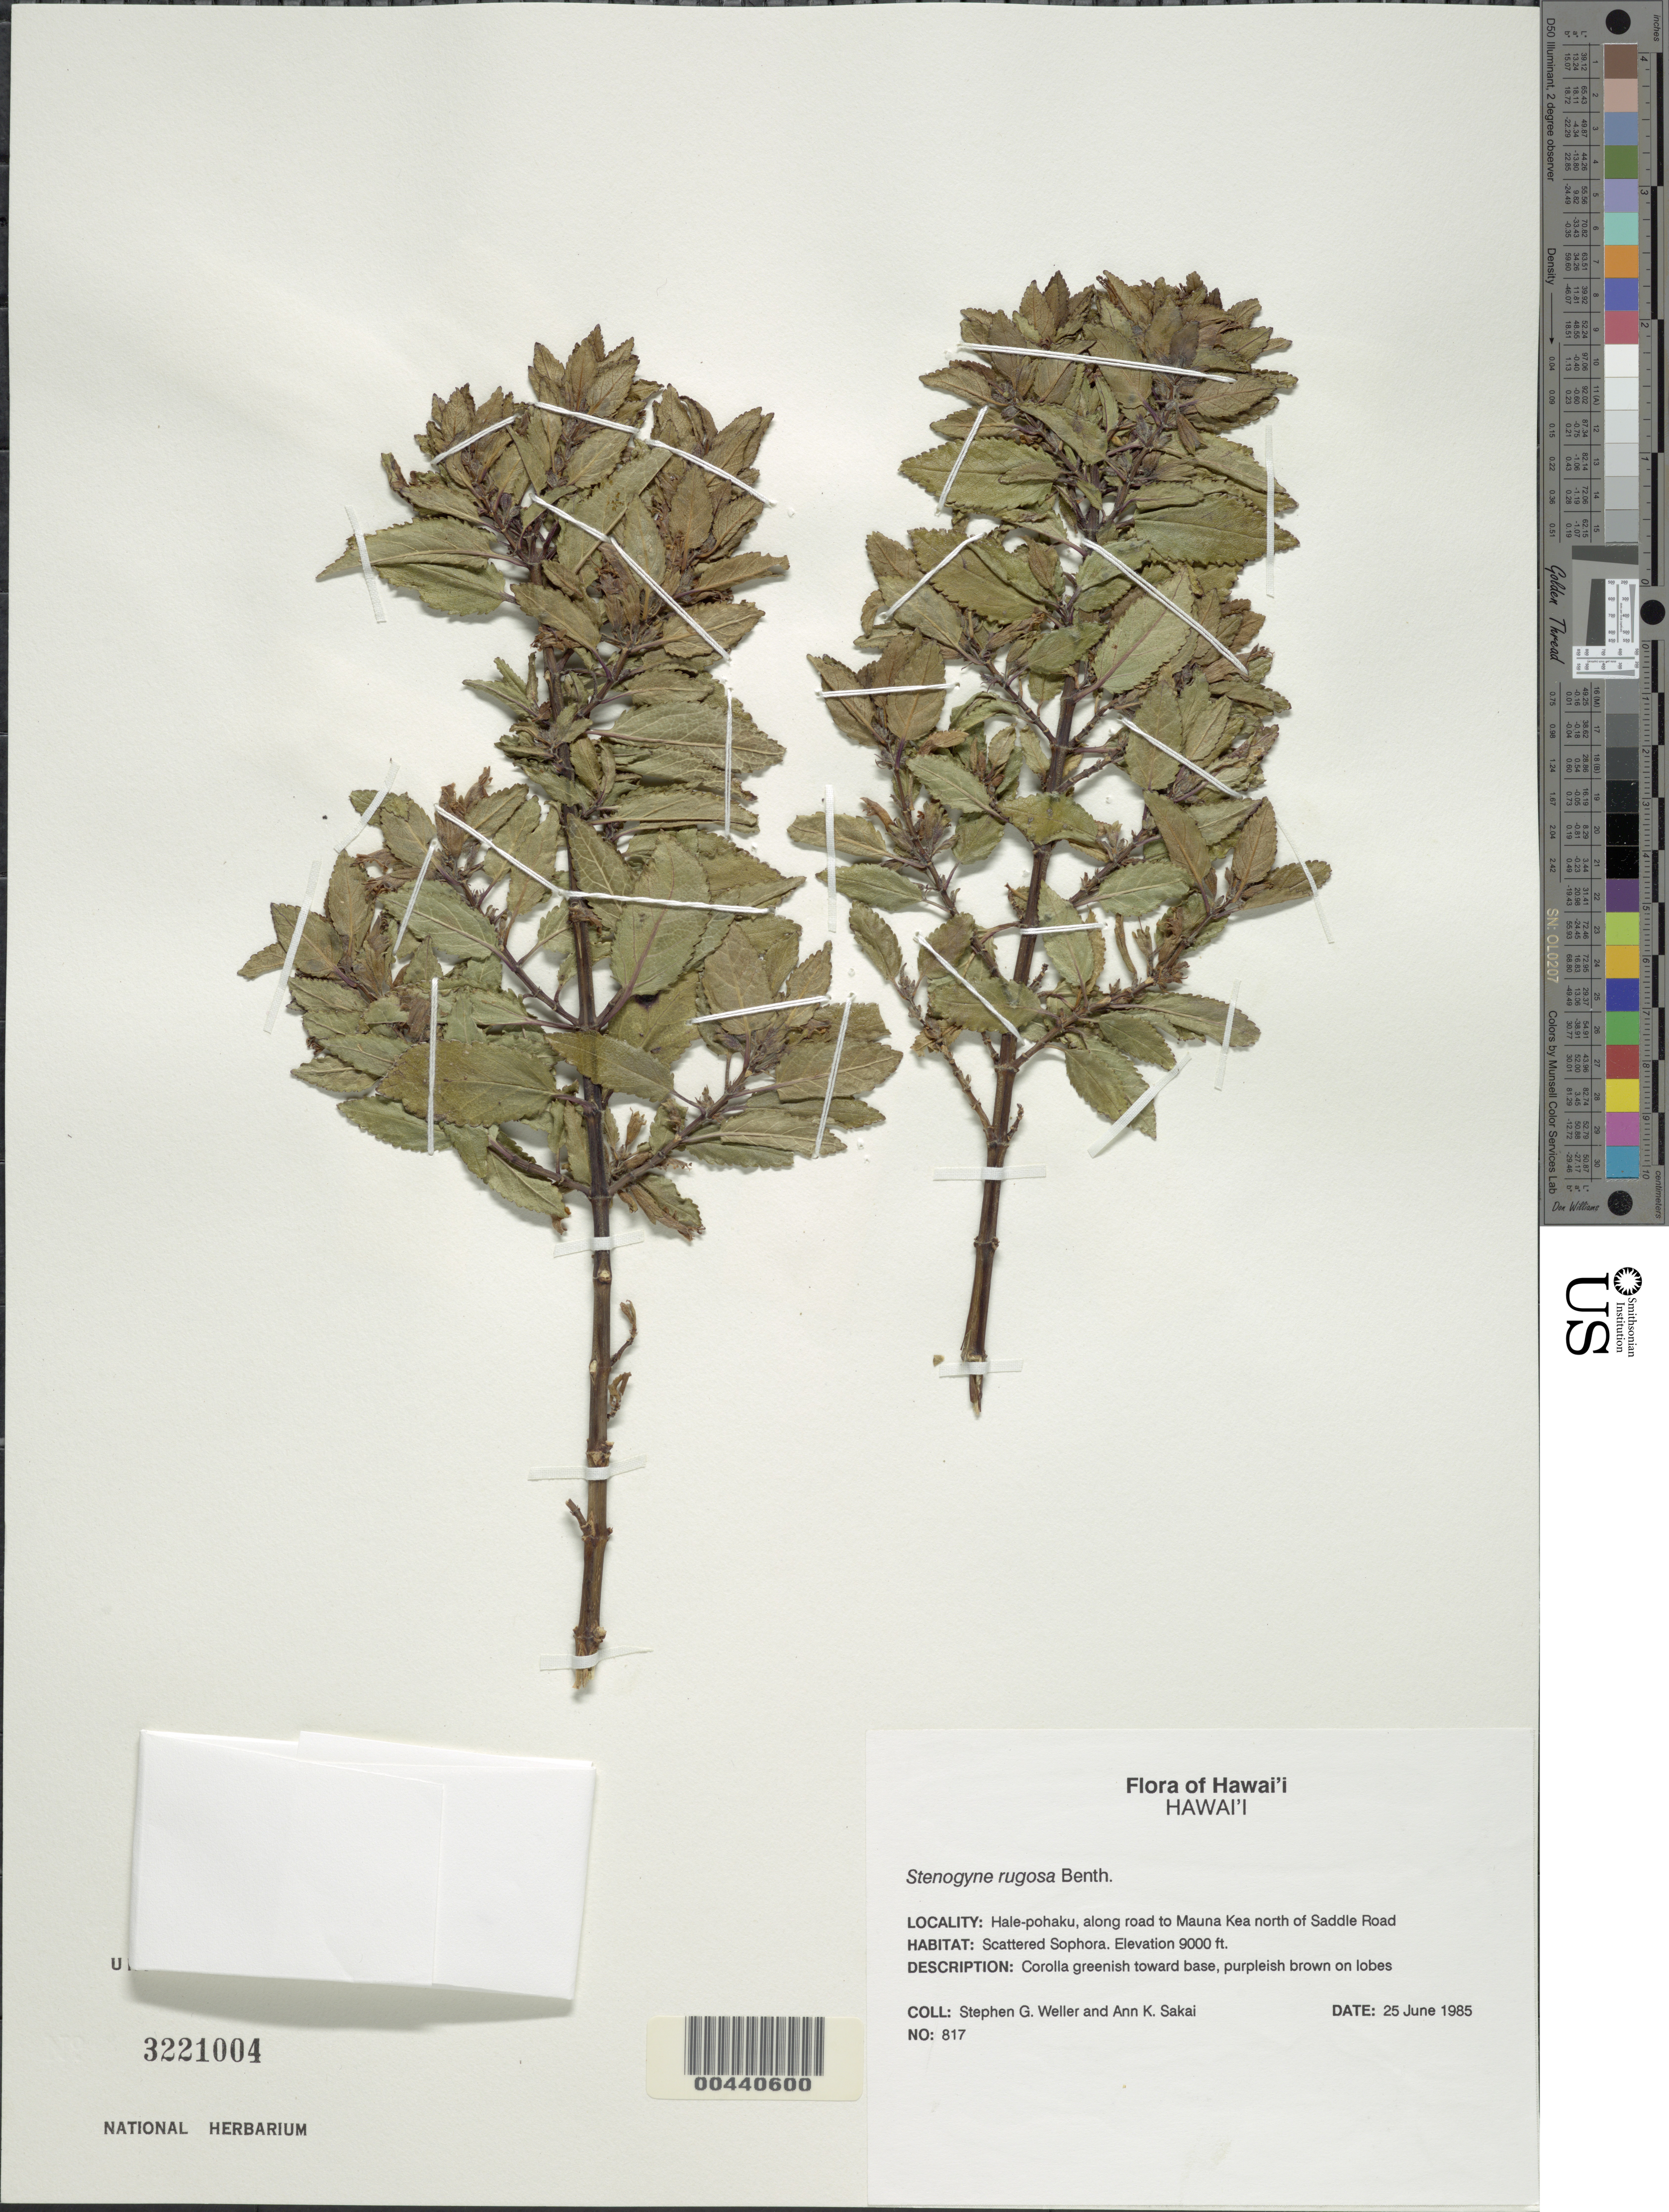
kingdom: Plantae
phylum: Tracheophyta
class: Magnoliopsida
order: Lamiales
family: Lamiaceae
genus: Stenogyne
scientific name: Stenogyne rugosa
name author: Benth.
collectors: S. G. Weller & A. Sakai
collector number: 817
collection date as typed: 25 Jun 1985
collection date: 1985-06-25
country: United States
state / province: Hawaii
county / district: Hawaii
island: Hawaii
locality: Hale-pohaku, along road to Mauna Kea north of Saddle Road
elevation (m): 2743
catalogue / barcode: US 3221004